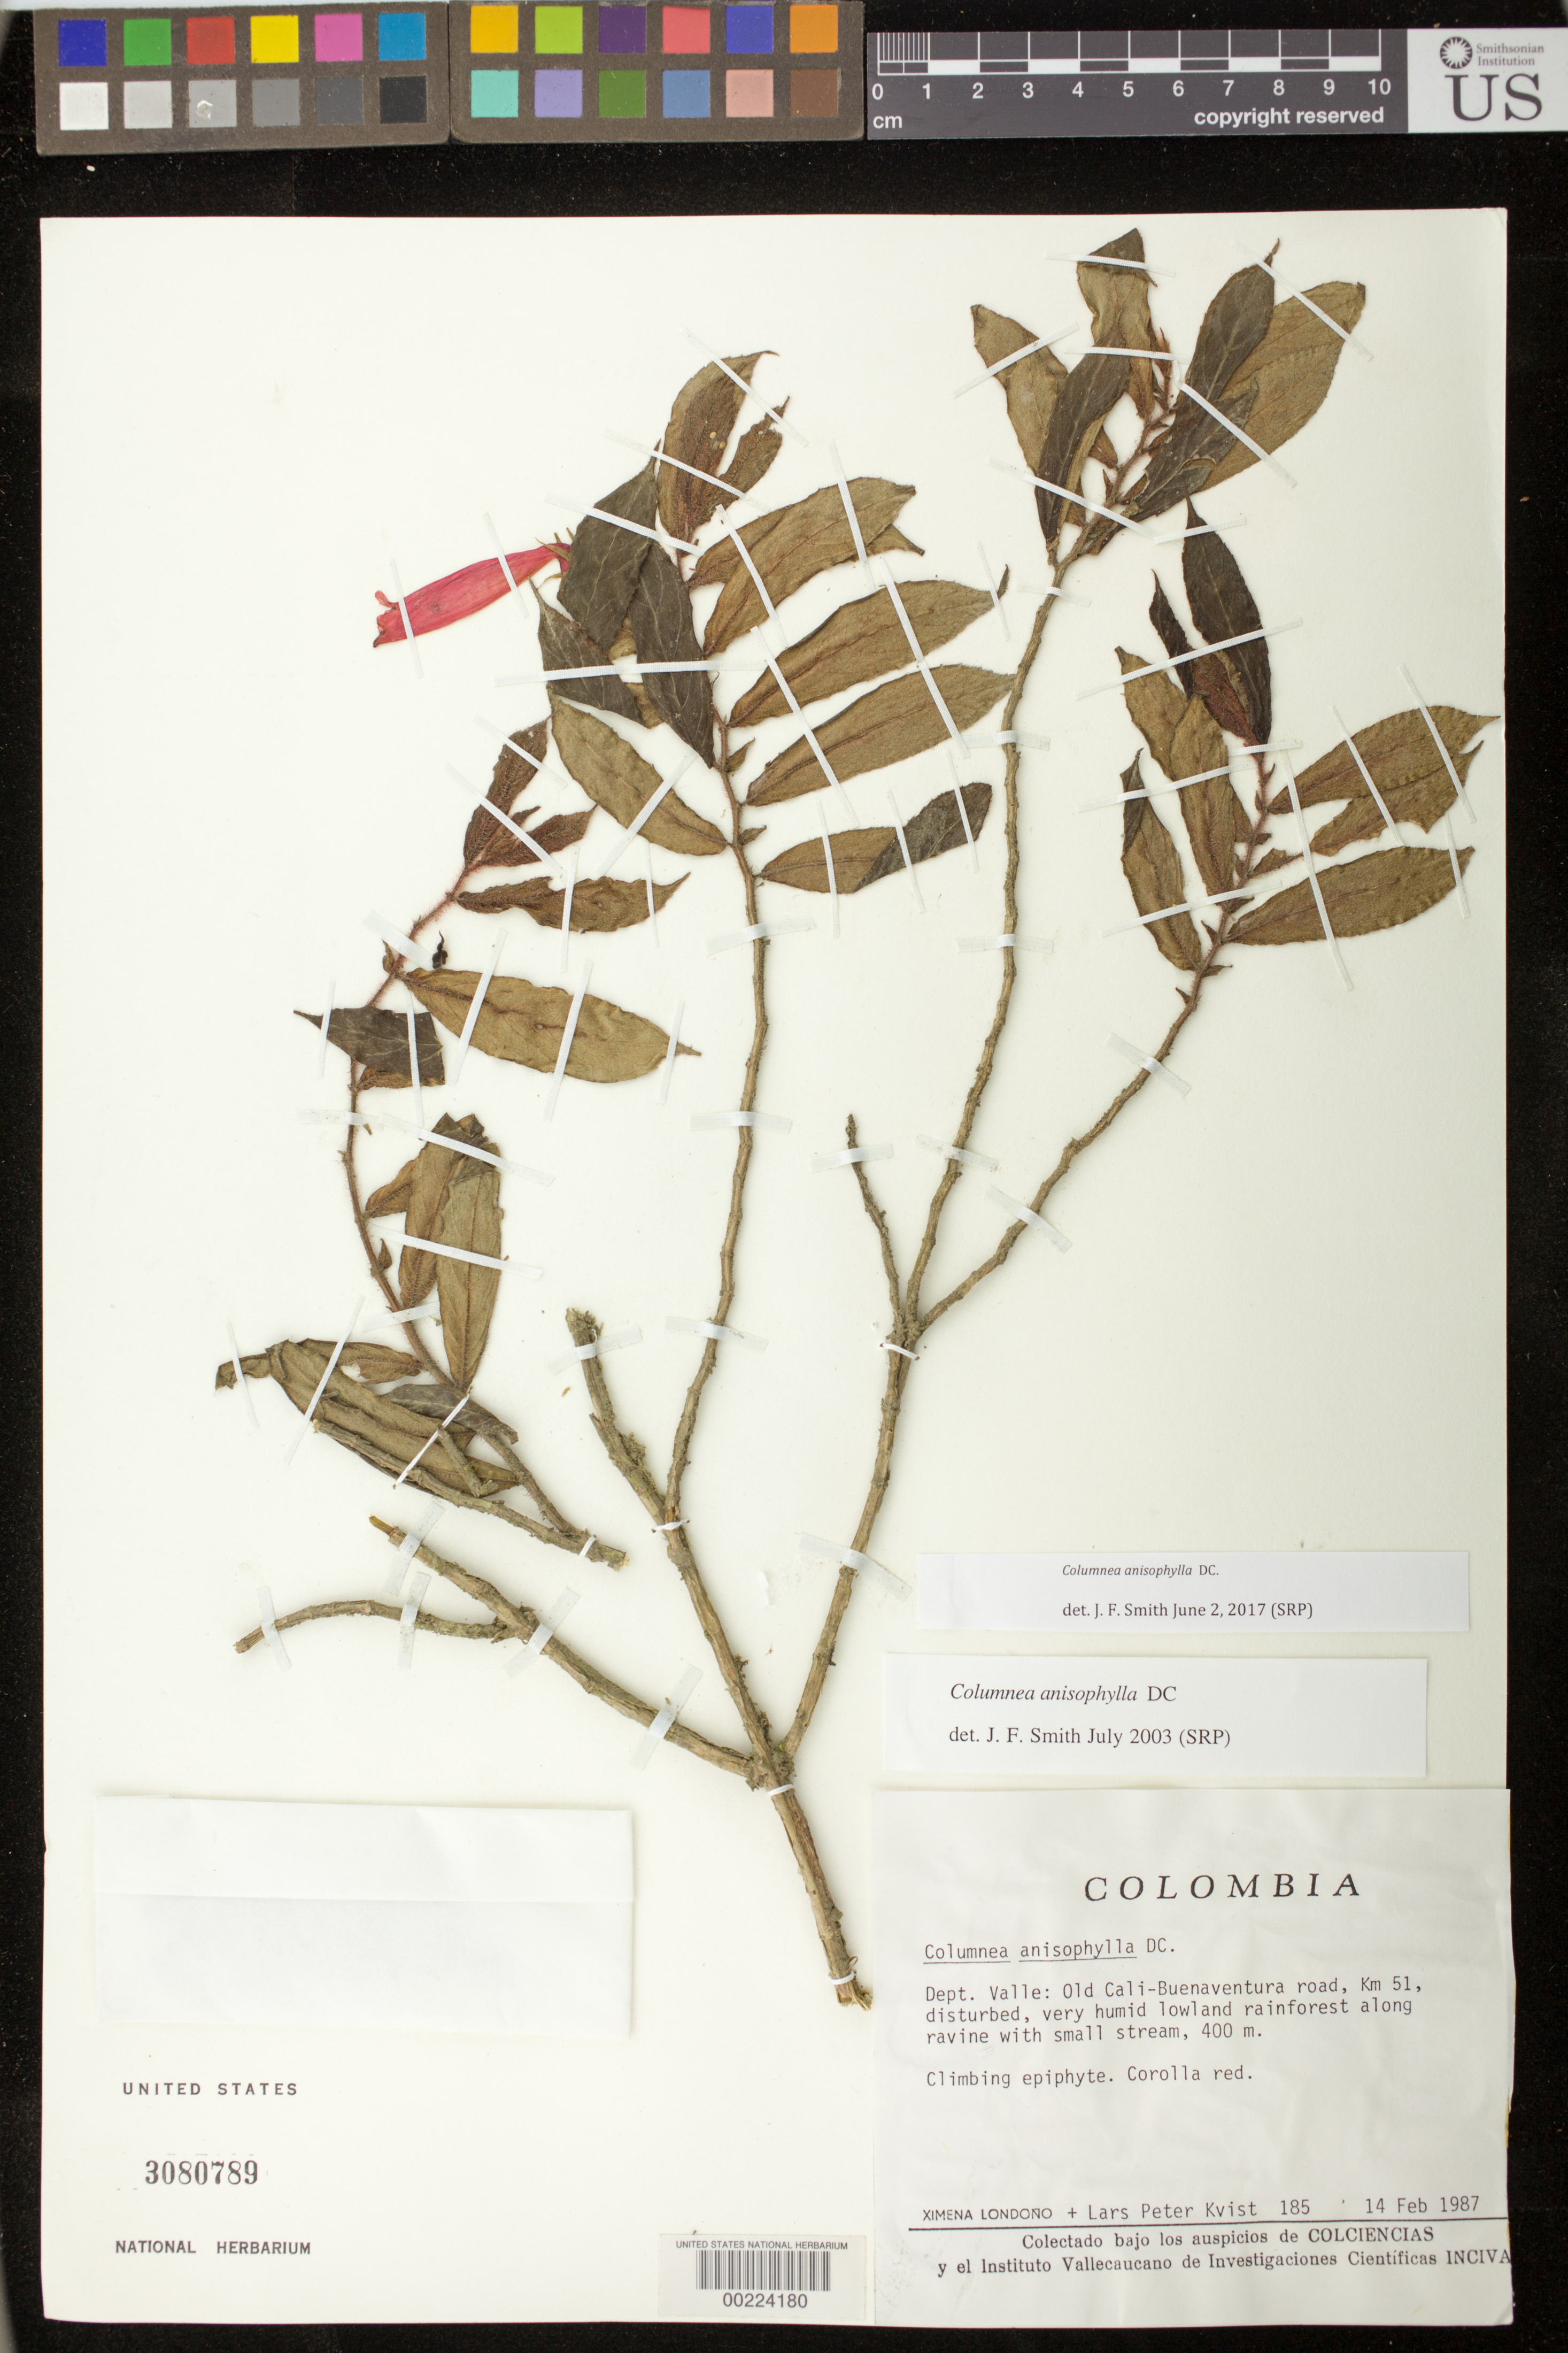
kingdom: Plantae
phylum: Tracheophyta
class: Magnoliopsida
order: Lamiales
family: Gesneriaceae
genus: Columnea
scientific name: Columnea anisophylla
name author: DC.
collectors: X. Londoño & L. P. Kvist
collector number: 185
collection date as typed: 14 Feb 1987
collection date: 1987-02-14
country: Colombia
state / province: Valle del Cauca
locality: Old Cali-Buenaventura road, km 51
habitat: Disturbed, very humid lowland rainforest along ravine with small stream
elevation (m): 400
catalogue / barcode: US 3080789